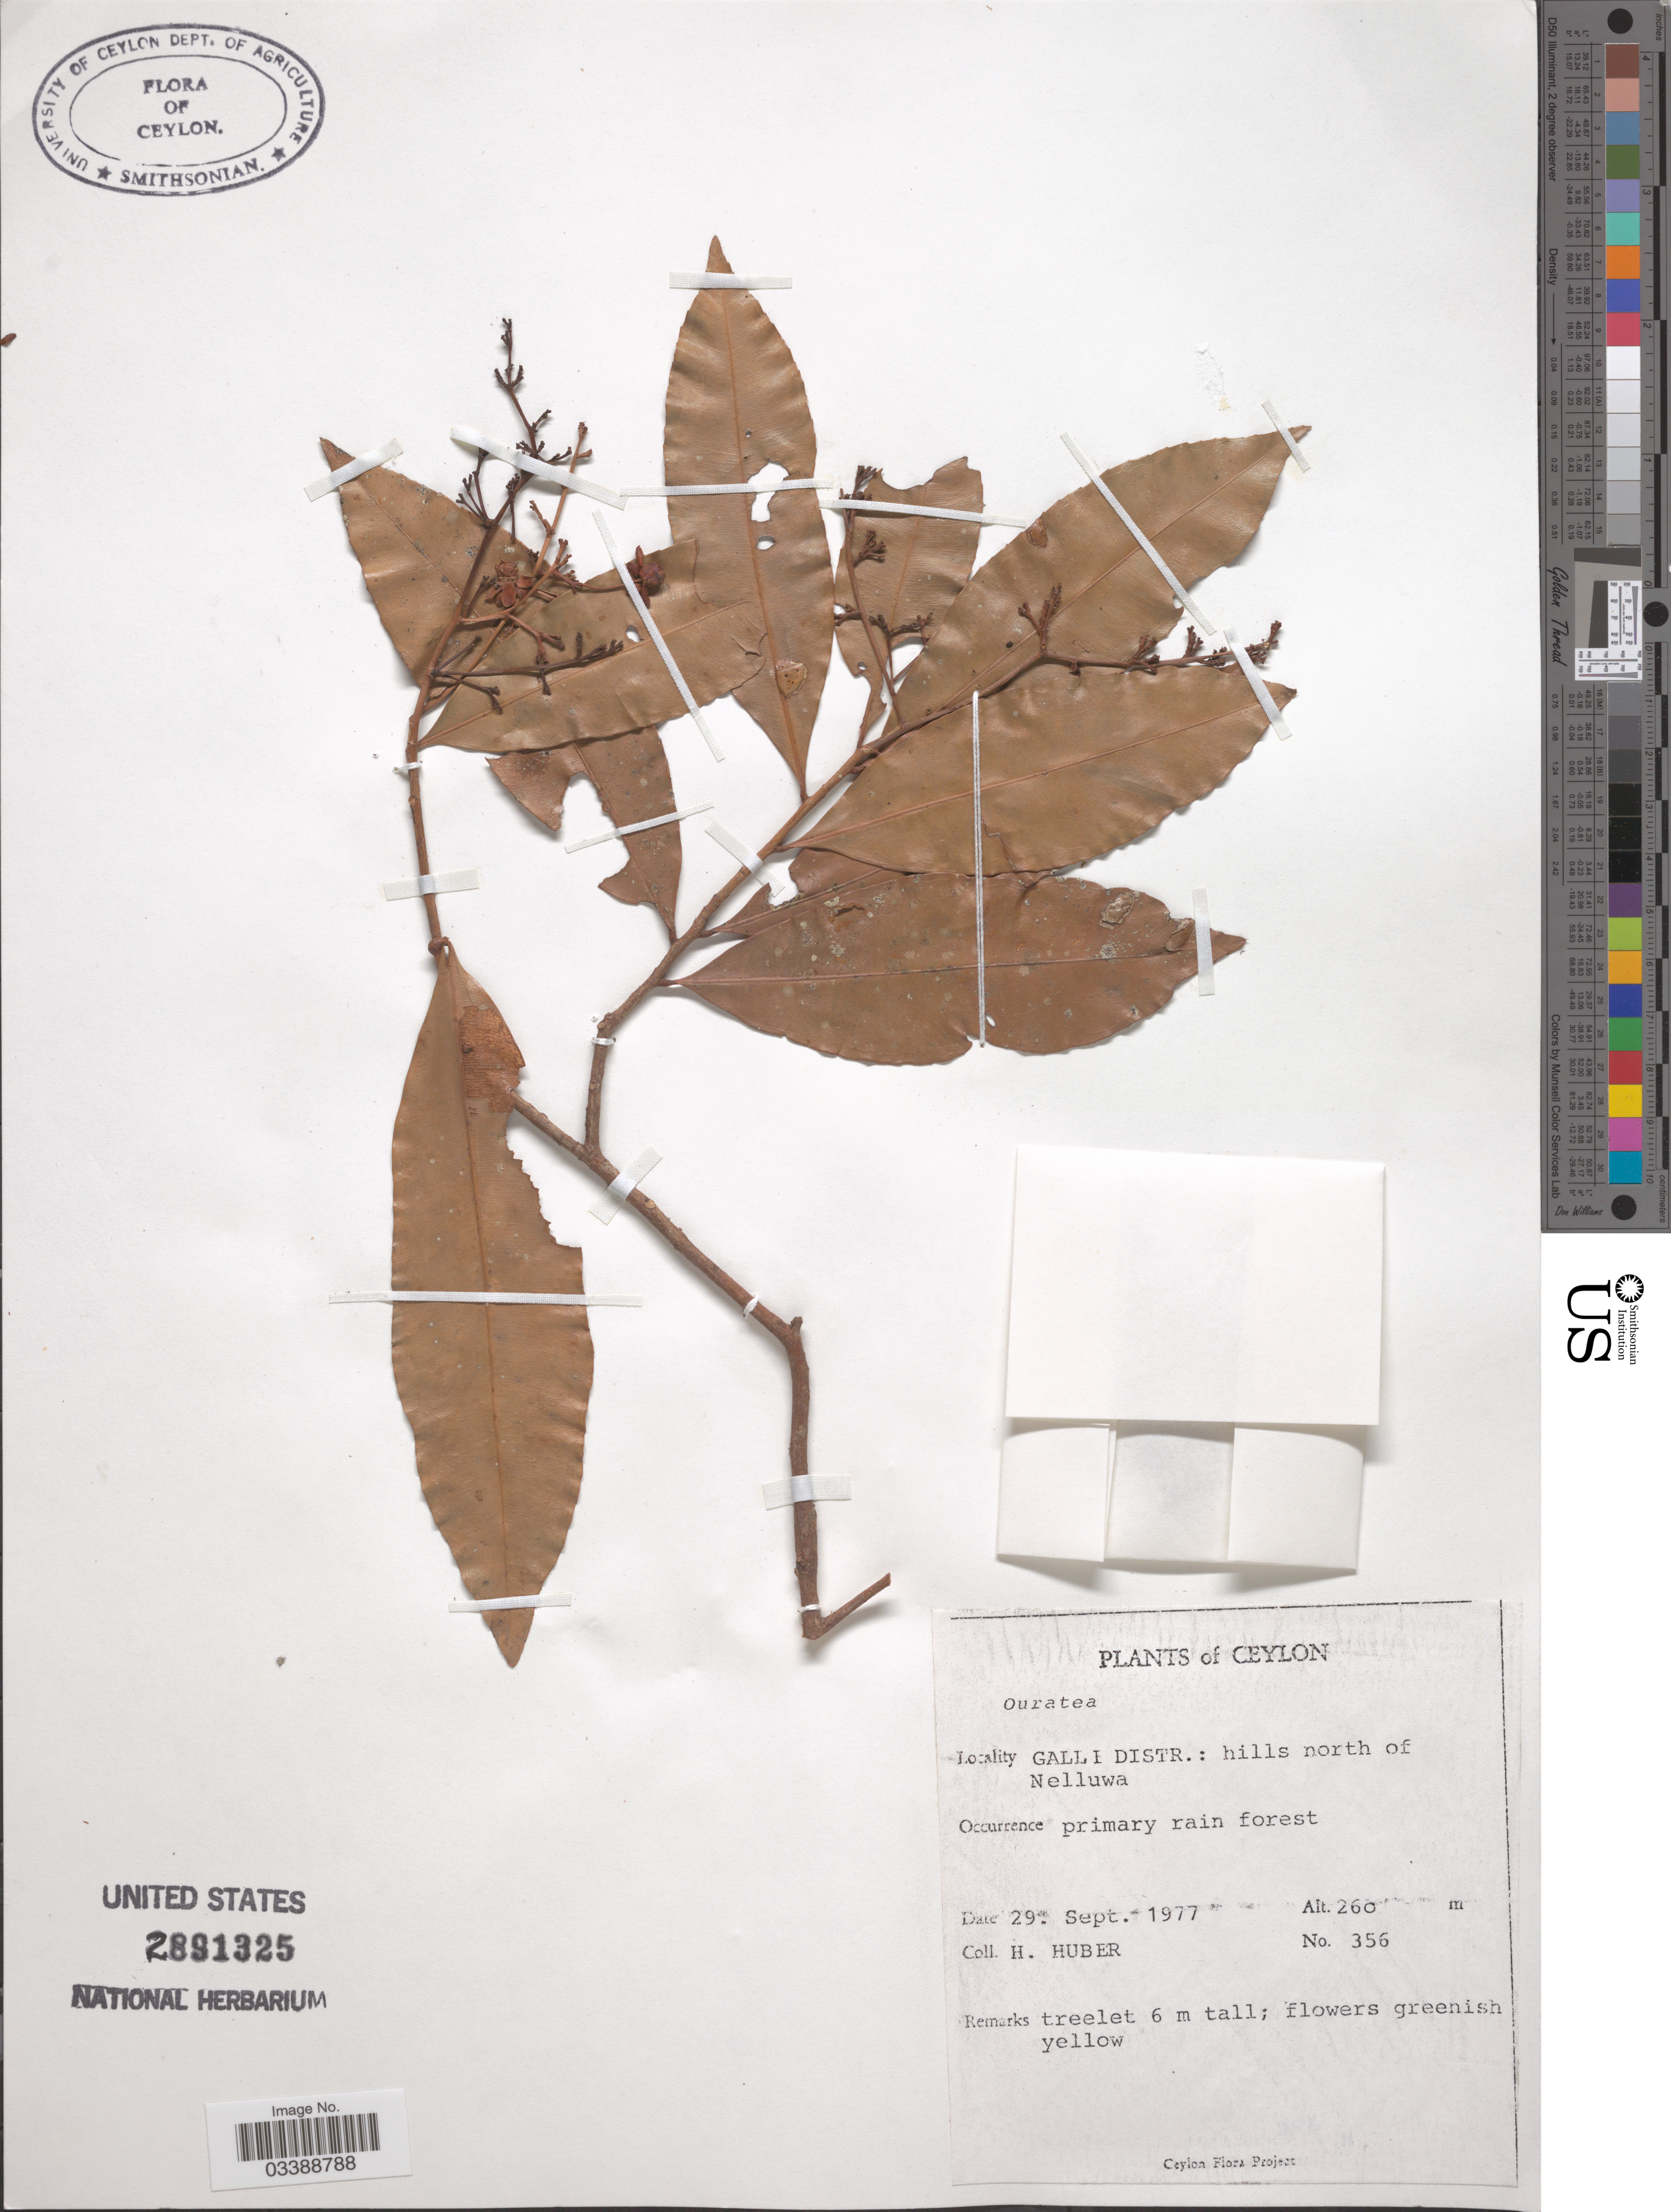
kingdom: Plantae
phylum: Tracheophyta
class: Magnoliopsida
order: Malpighiales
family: Ochnaceae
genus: Ouratea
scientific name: Ouratea sp.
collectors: H. Huber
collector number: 356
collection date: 1977-09-29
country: Sri Lanka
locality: Ceylon. Galle Distr.: hills north of Nelluwa.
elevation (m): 260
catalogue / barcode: US 2891325